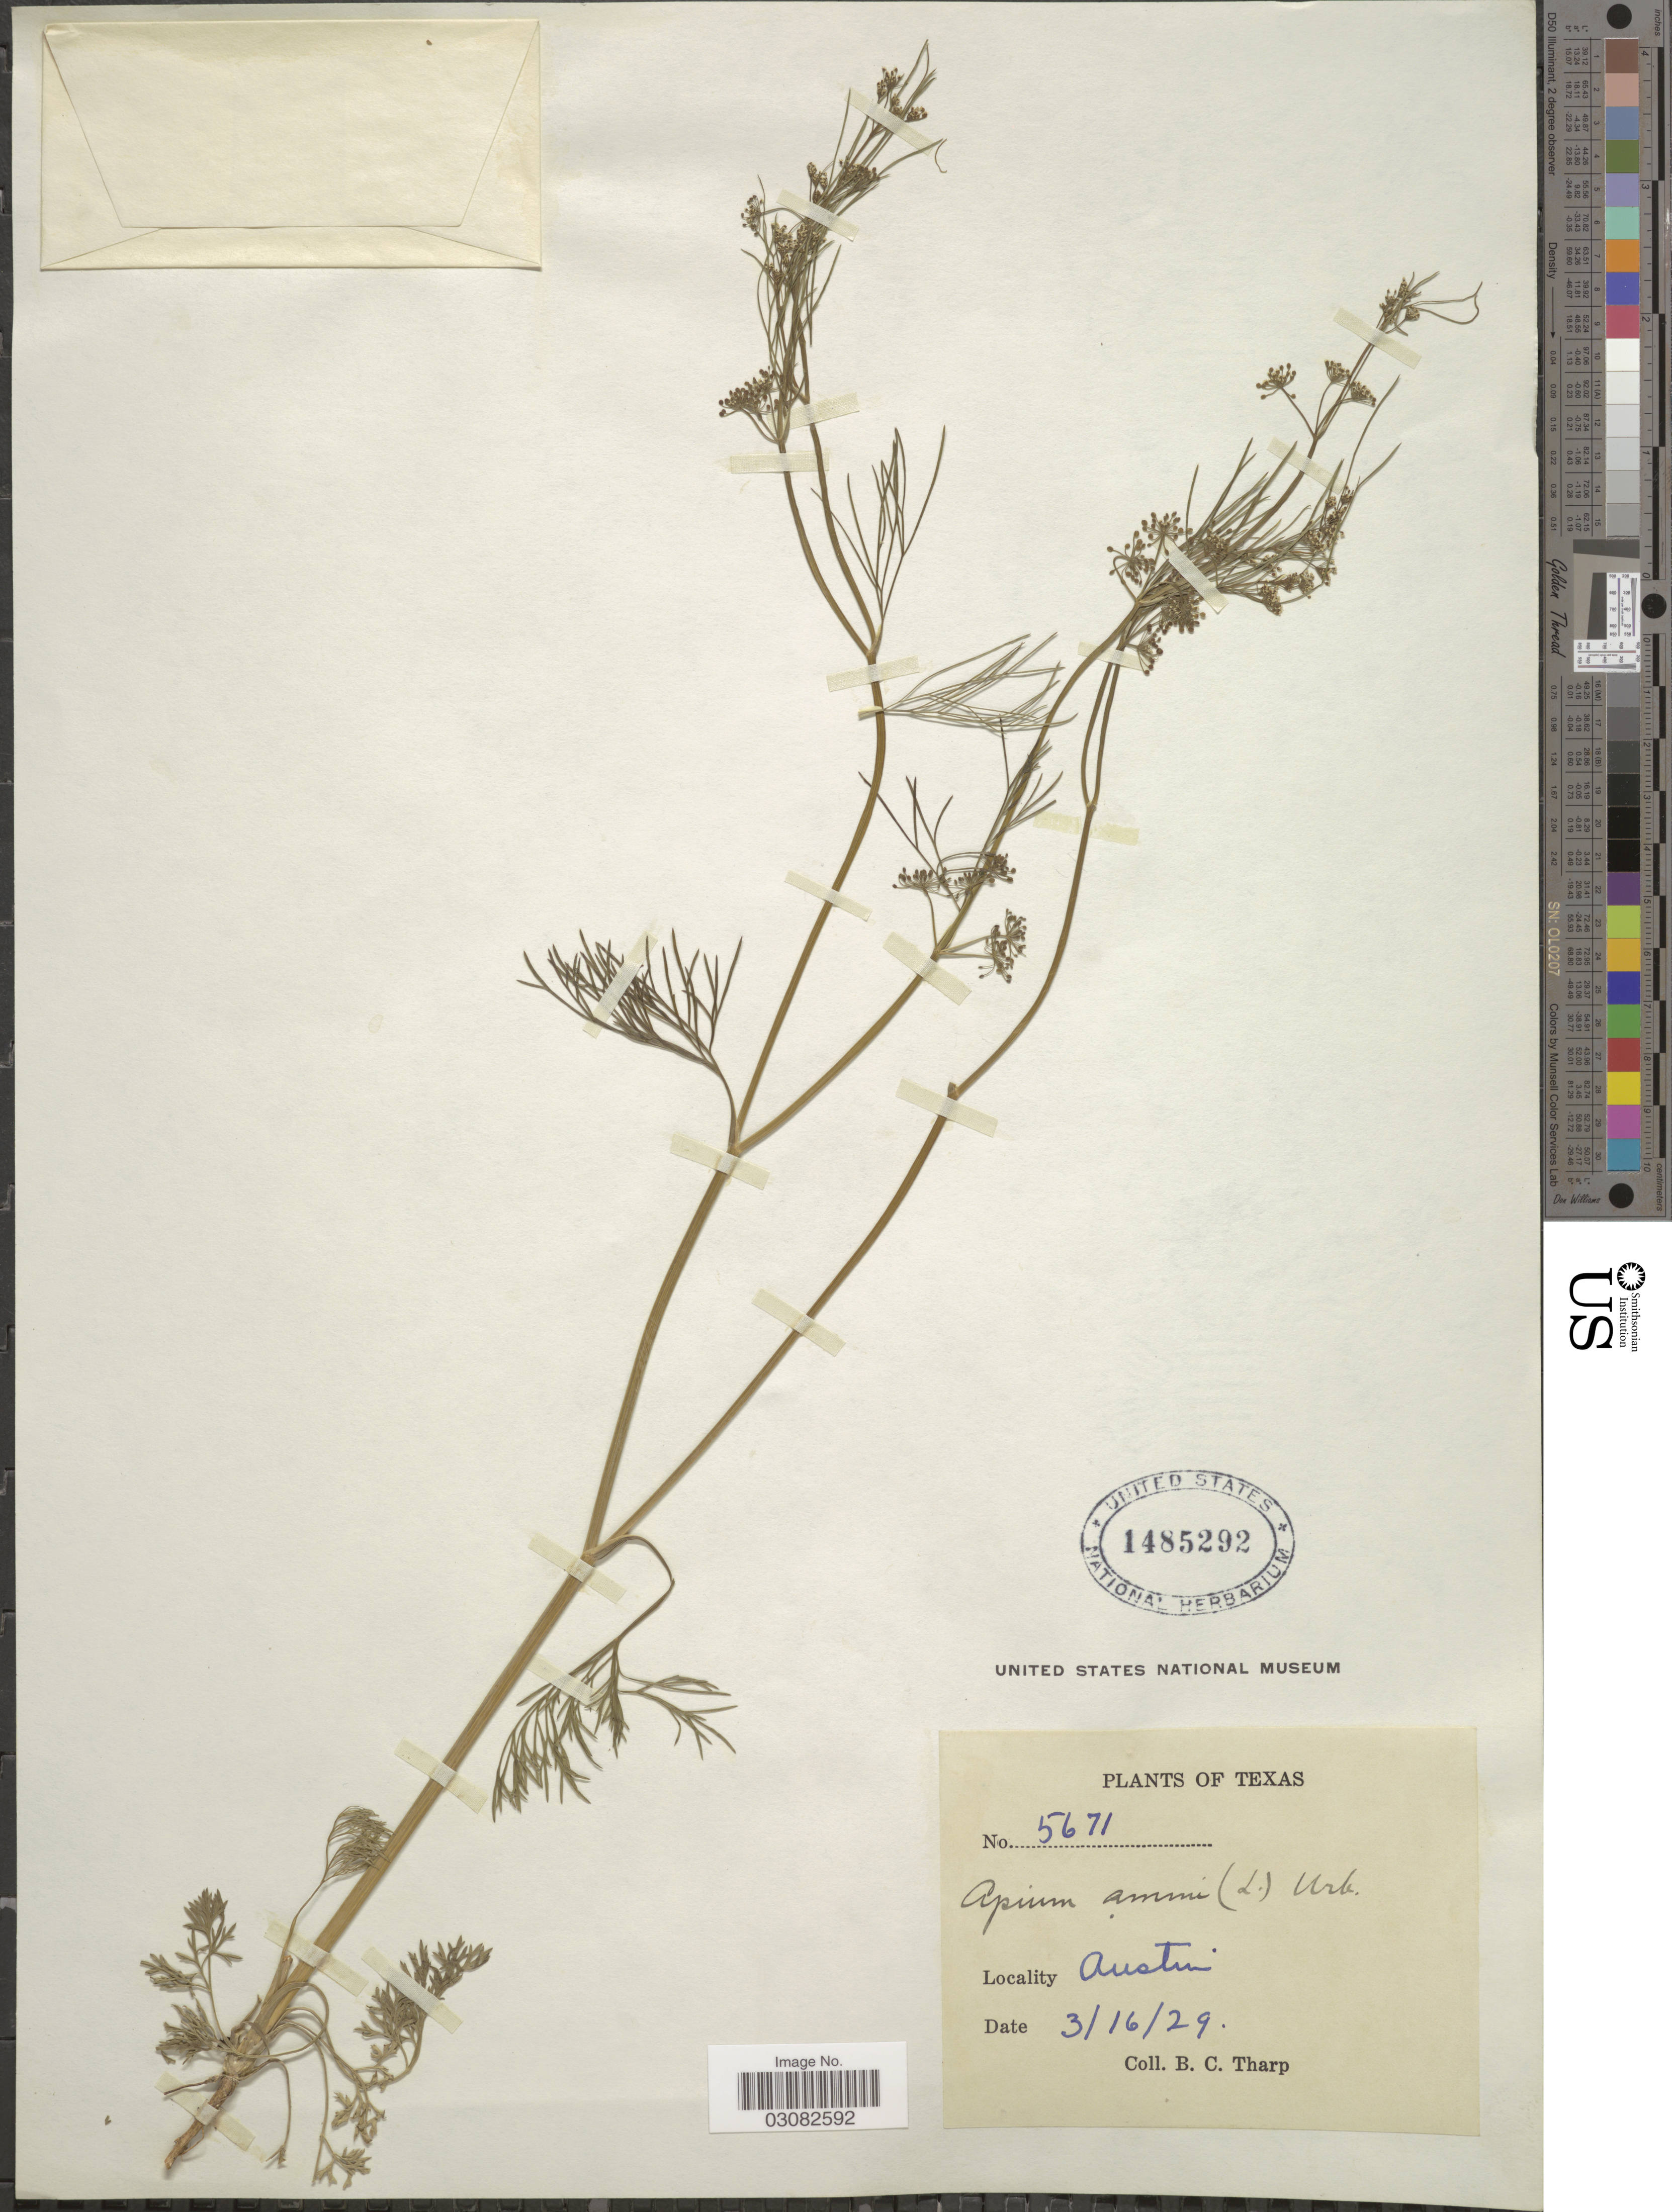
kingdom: Plantae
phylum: Tracheophyta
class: Magnoliopsida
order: Apiales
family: Apiaceae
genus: Apium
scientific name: Apium ammi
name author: (Jacq.) Urb.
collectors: B. C. Tharp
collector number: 5671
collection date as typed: Transcribed d/m/y: 16/3/29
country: United States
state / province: Texas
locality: Austin.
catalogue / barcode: US 1485292